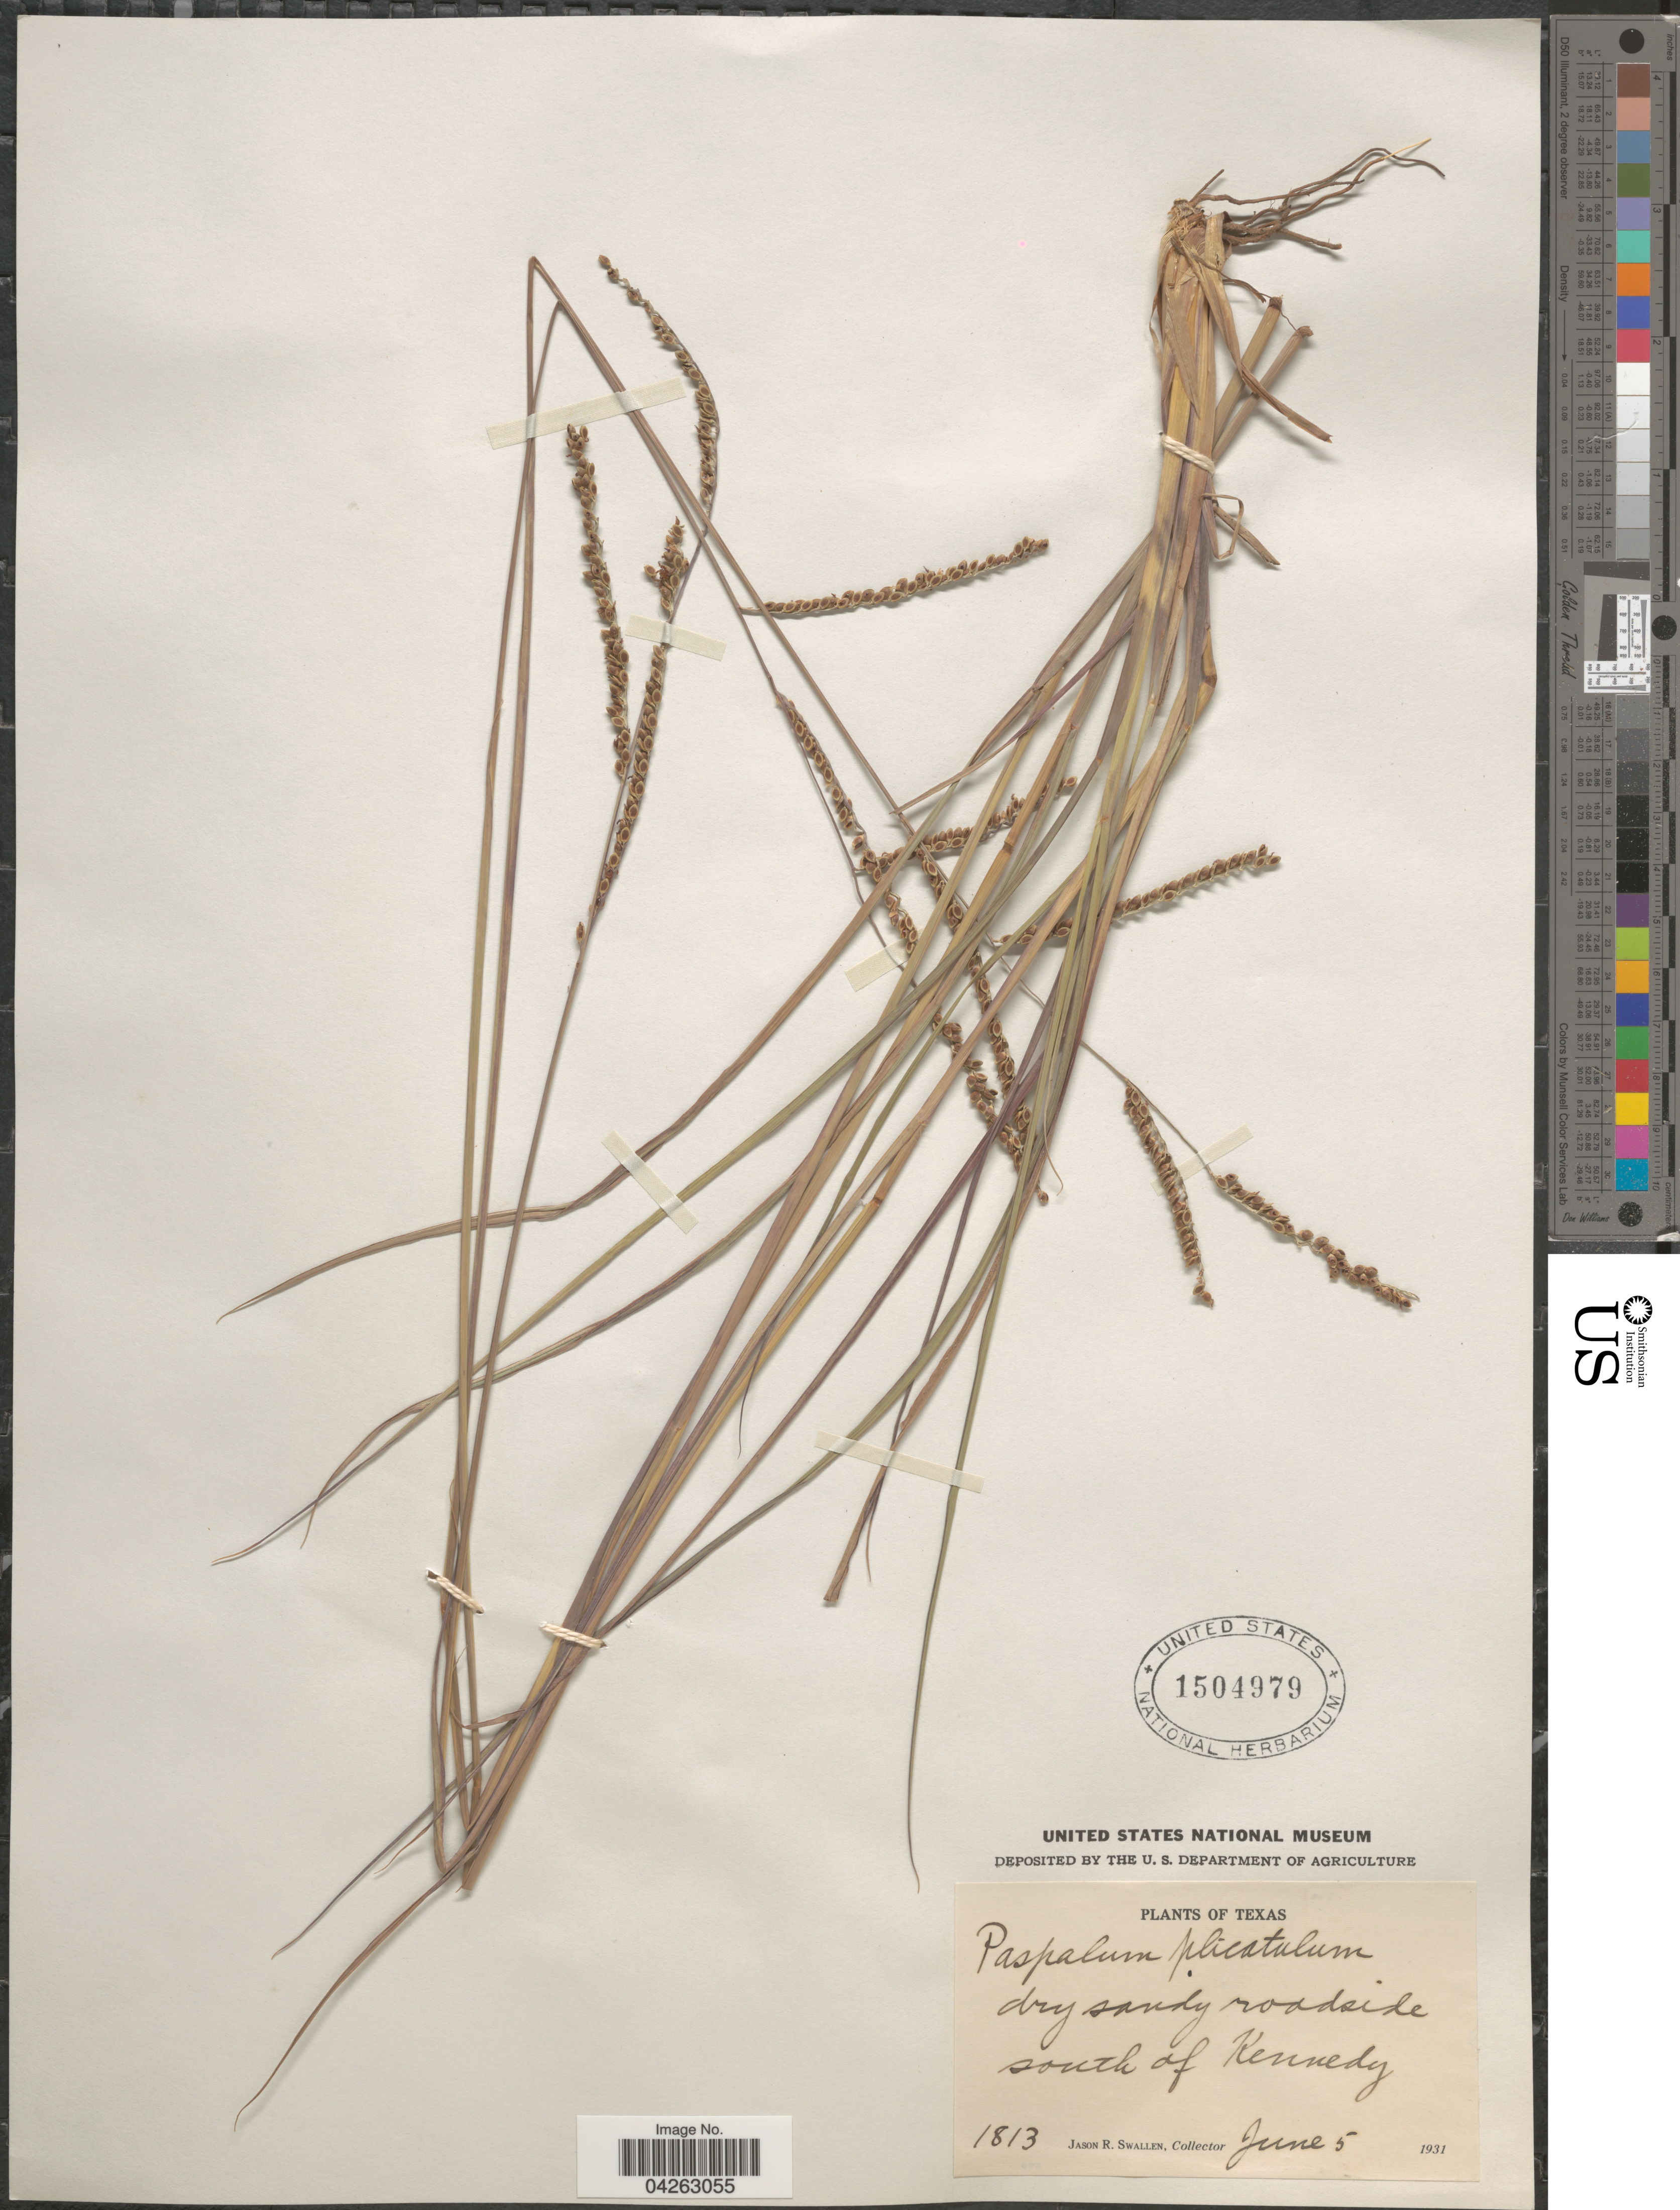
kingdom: Plantae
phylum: Tracheophyta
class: Liliopsida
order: Poales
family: Poaceae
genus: Paspalum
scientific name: Paspalum plicatulum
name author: Michx.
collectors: J. R. Swallen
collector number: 1813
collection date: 1931-06-05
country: United States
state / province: Texas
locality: Dry sandy roadside south of Kennedy.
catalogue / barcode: US 1504979